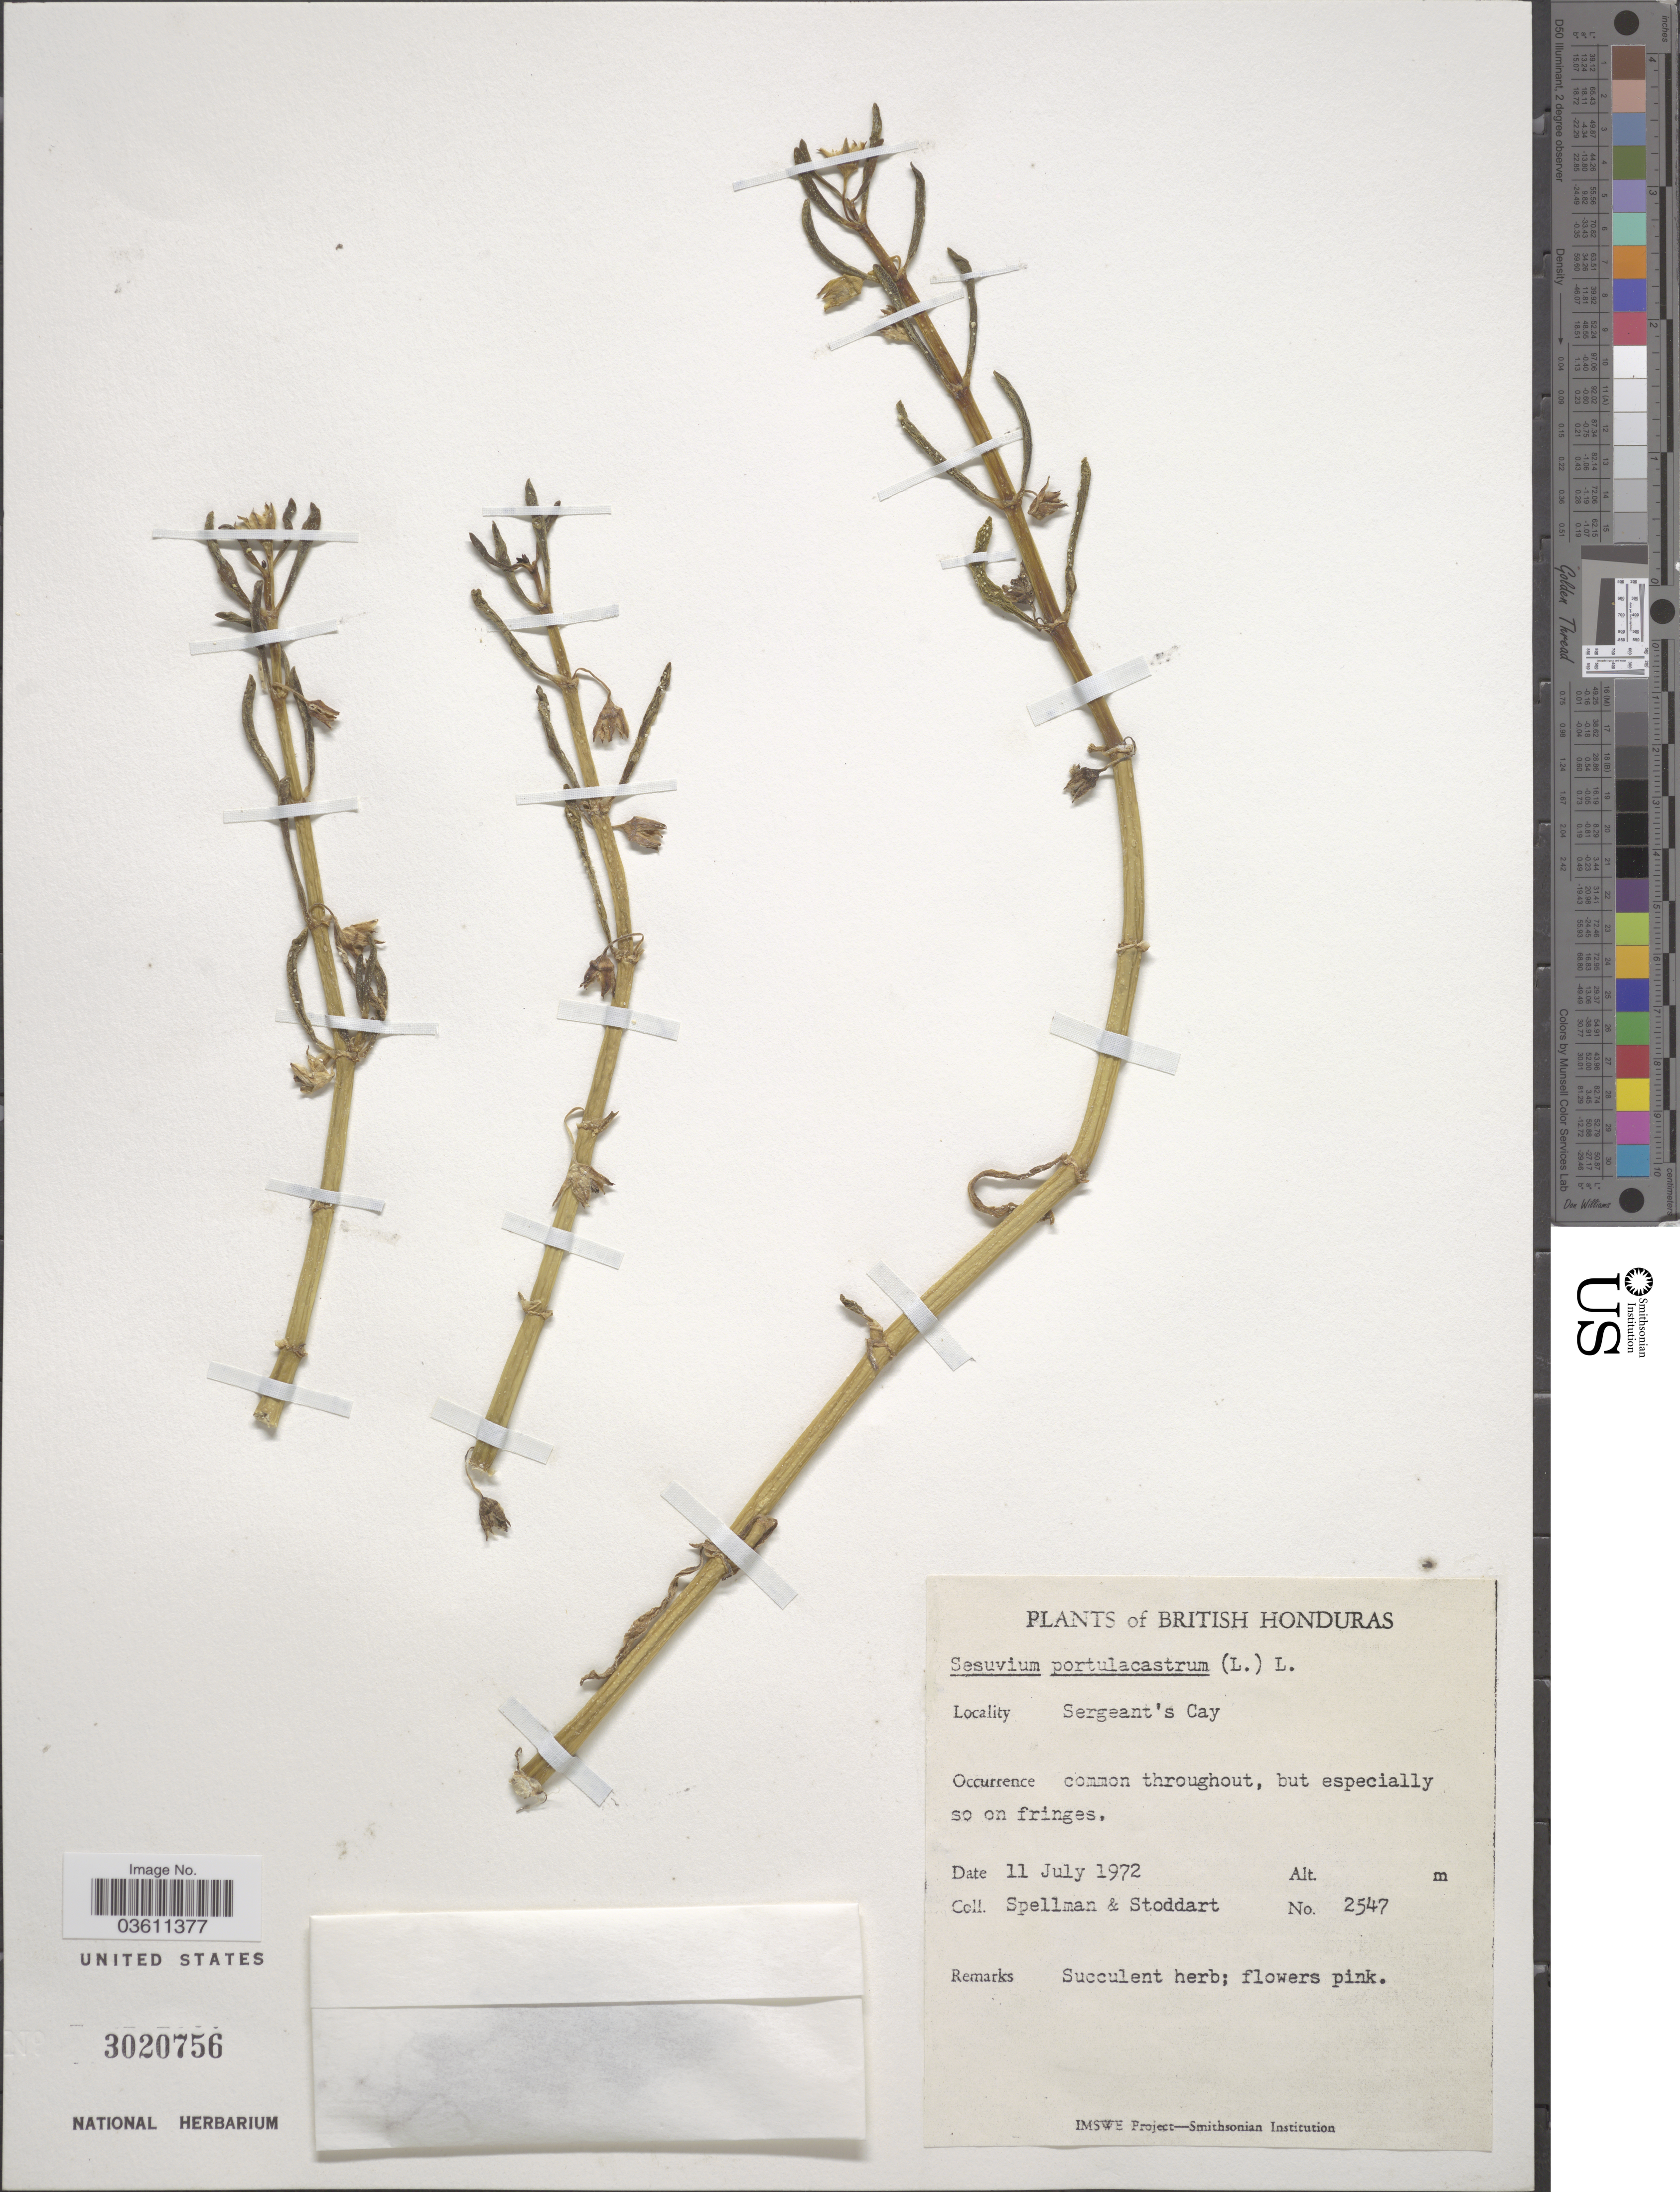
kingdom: Plantae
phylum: Tracheophyta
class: Magnoliopsida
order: Caryophyllales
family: Aizoaceae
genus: Sesuvium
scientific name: Sesuvium portulacastrum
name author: (L.) L.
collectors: Spellman, -- & -. Stoddart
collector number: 2547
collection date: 1972-07-11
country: Belize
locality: British Honduras. Sergeant's Cay.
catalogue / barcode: US 3020756